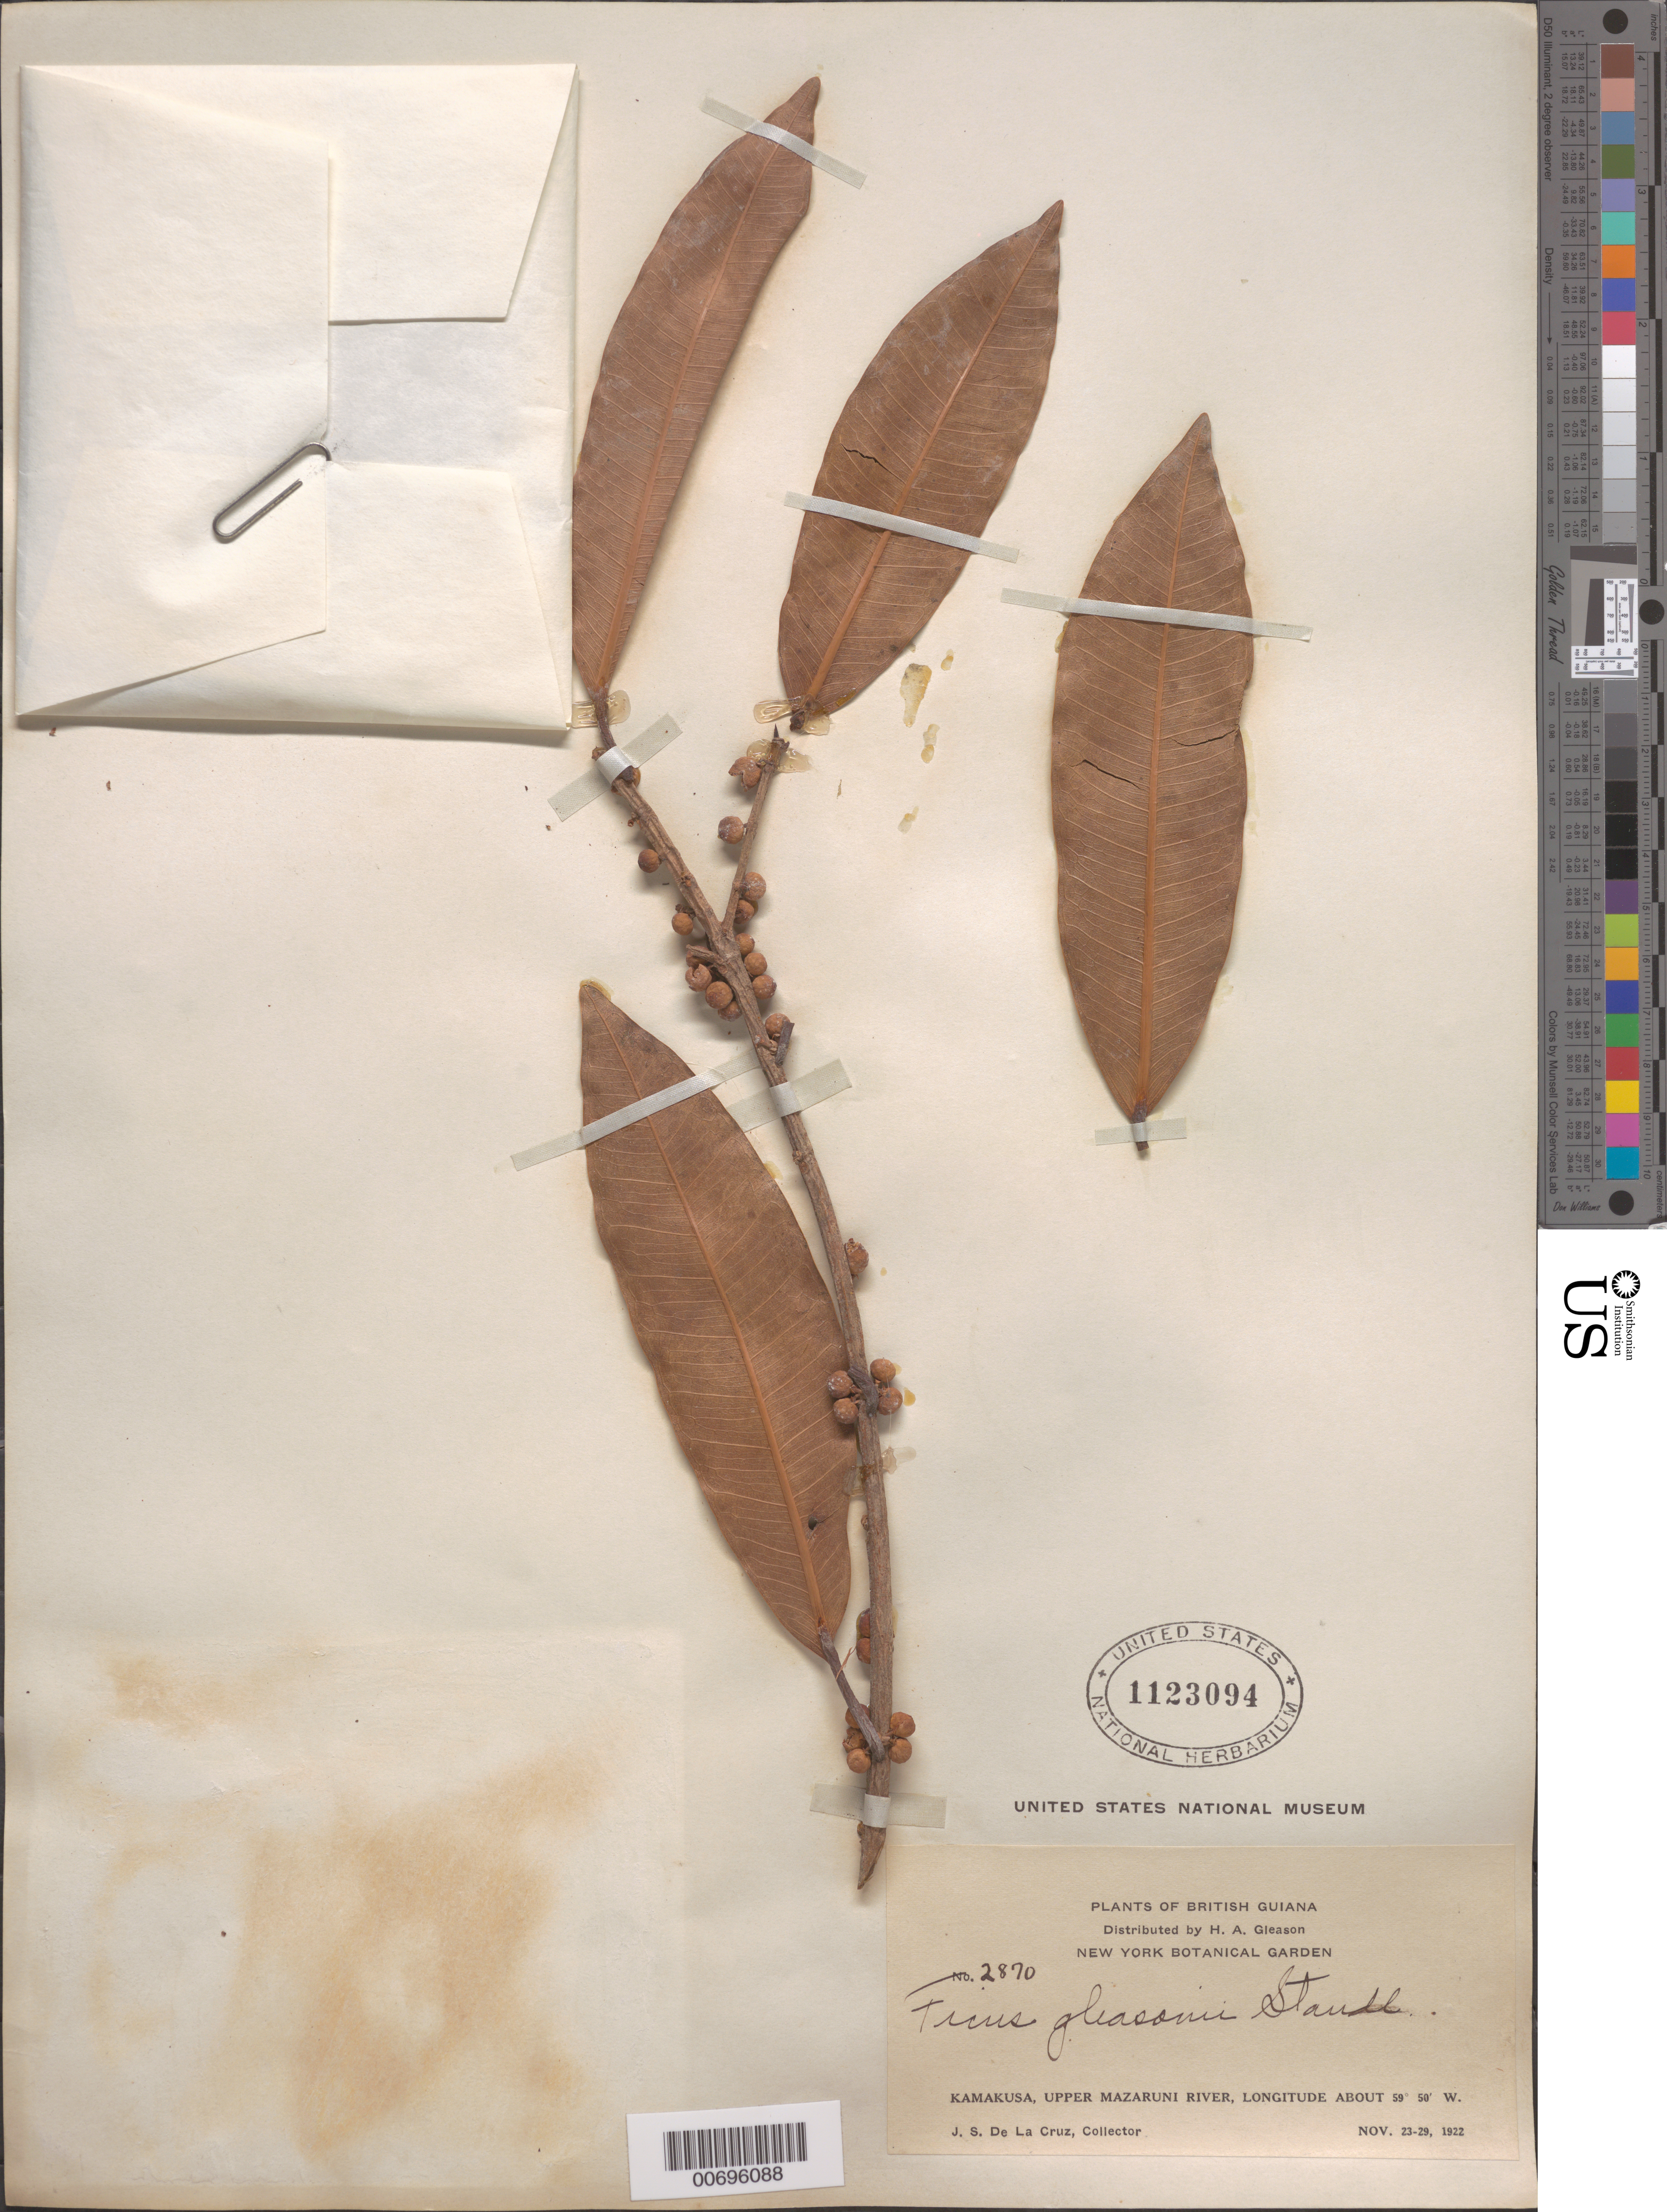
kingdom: Plantae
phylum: Tracheophyta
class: Magnoliopsida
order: Rosales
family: Moraceae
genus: Ficus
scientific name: Ficus gleasonii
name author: Standl.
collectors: J. S. de la Cruz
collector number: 2870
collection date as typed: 23-Nov-22 to 29-Nov-22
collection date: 1922-11-23/1922-11-29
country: Guyana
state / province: Cuyuni-Mazaruni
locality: Kamakusa, Upper Mazaruni R.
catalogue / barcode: US 1123094